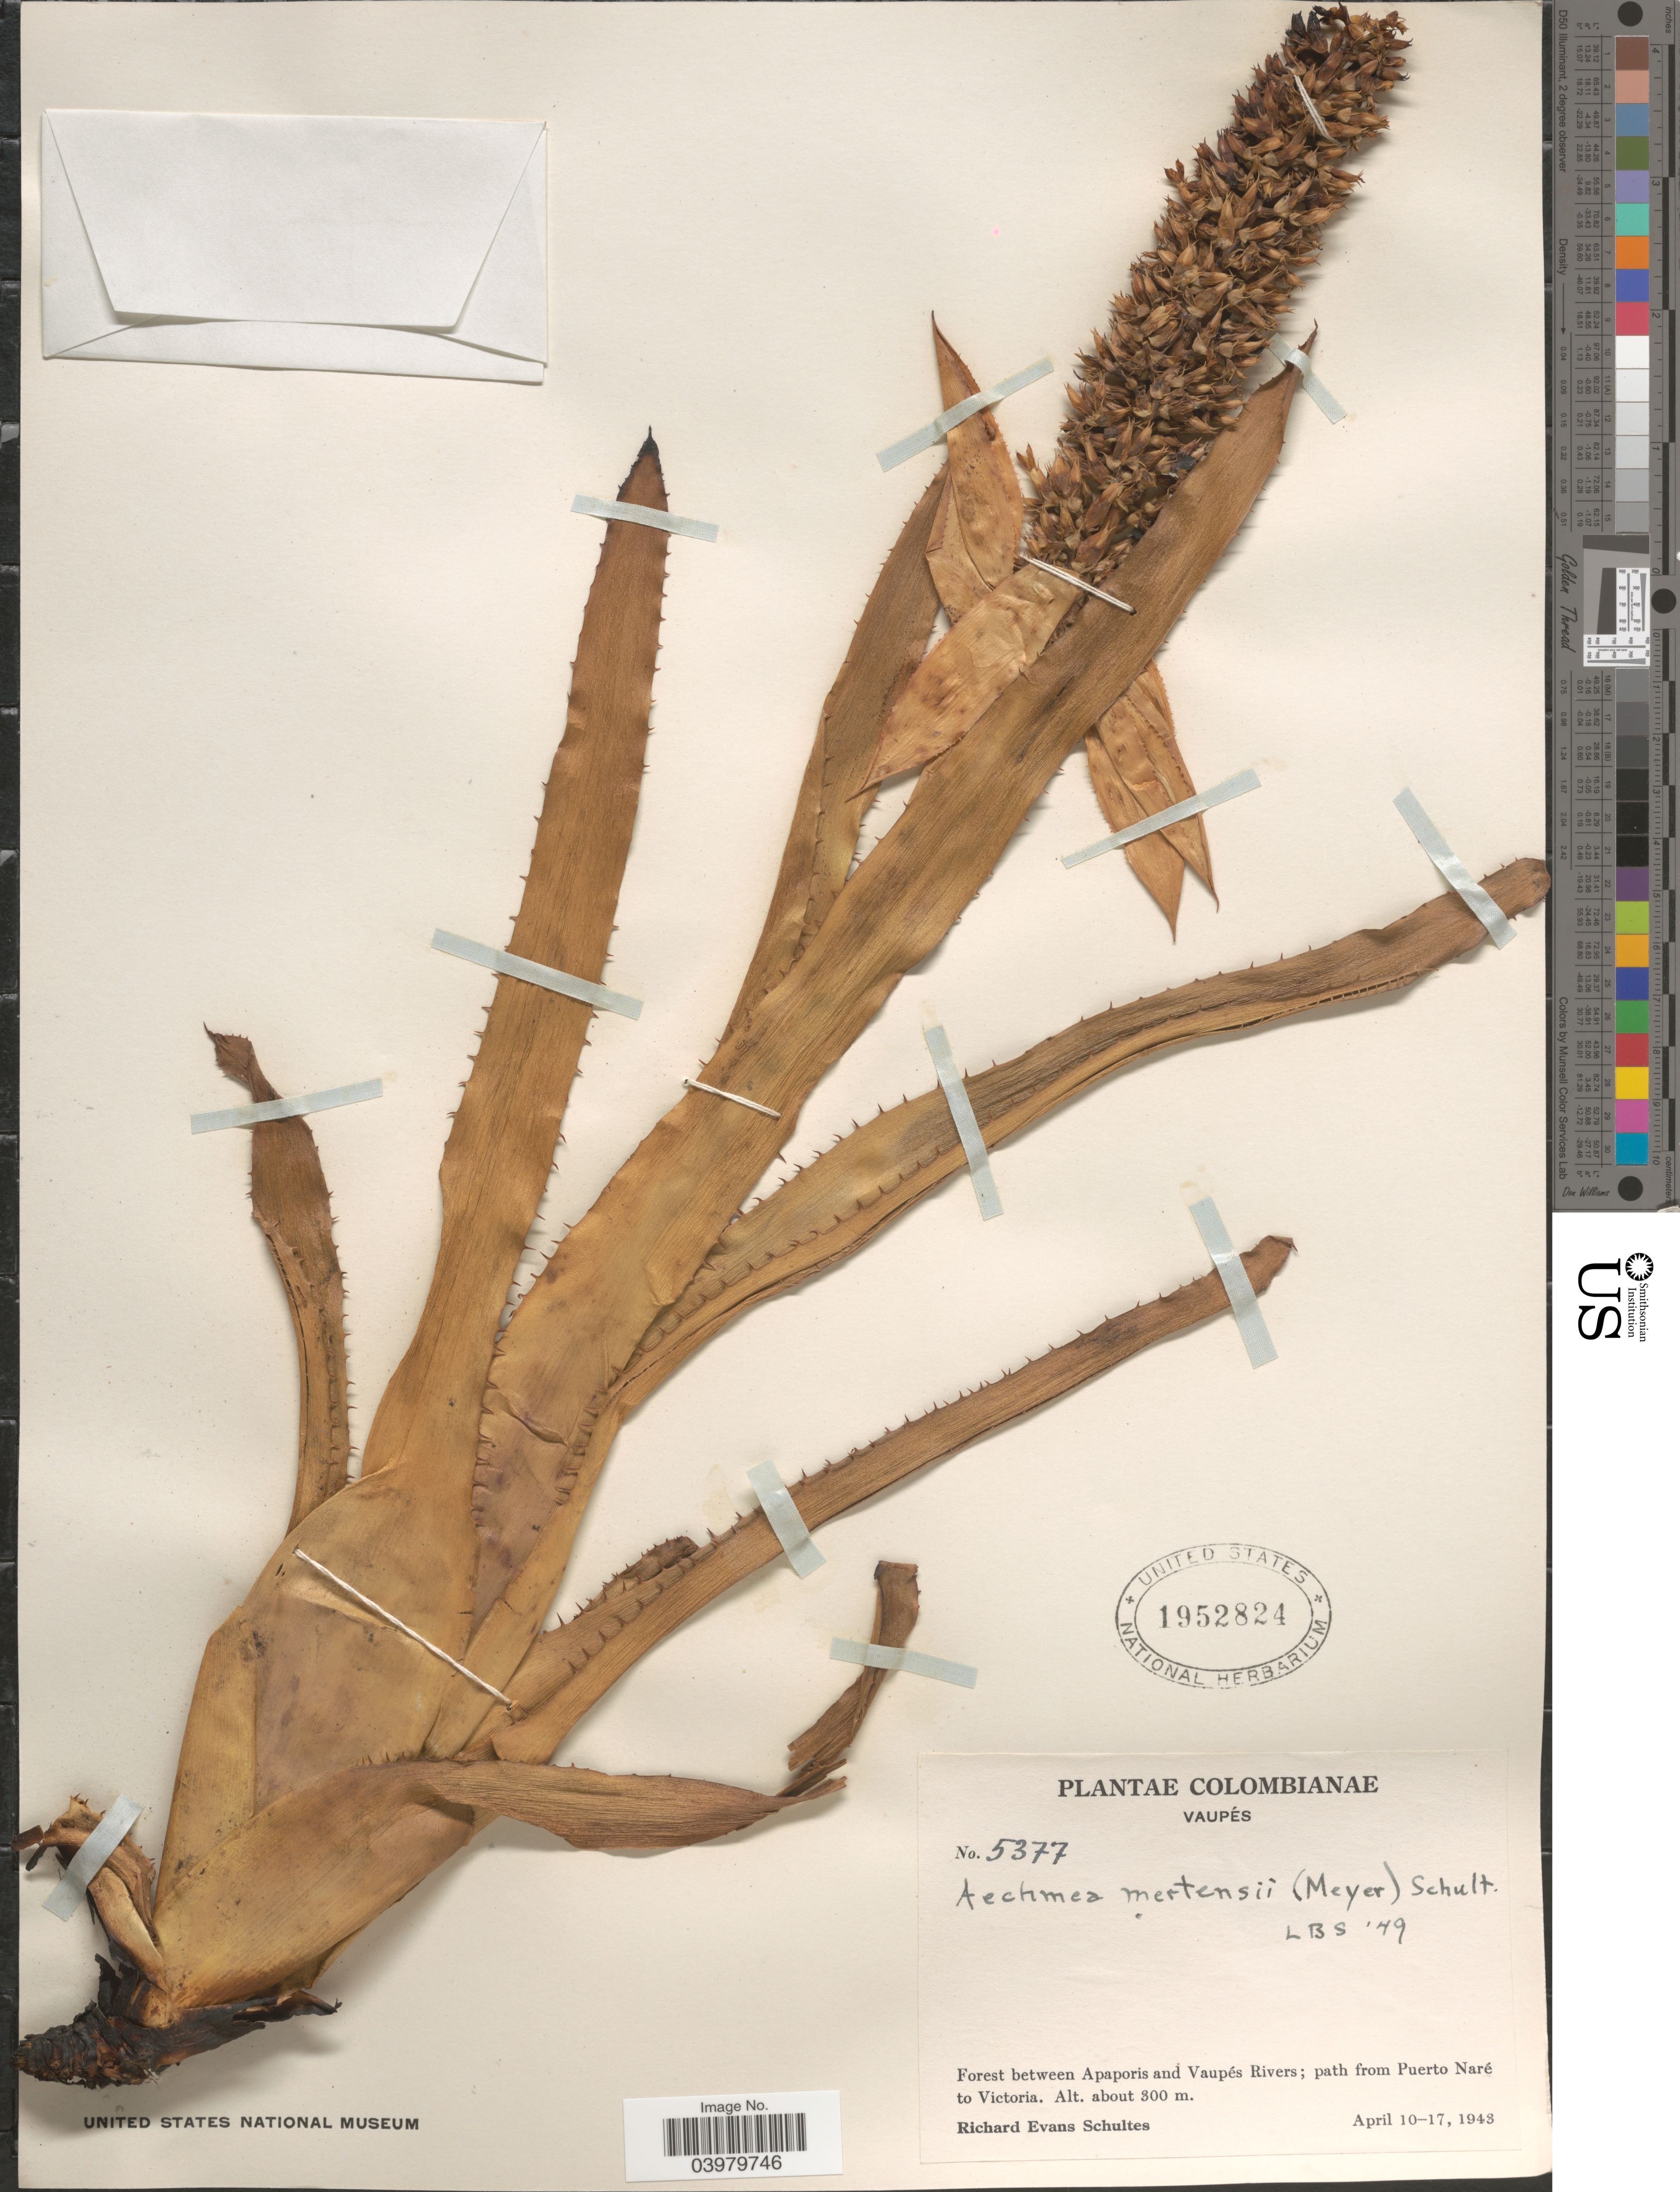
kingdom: Plantae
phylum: Tracheophyta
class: Liliopsida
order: Poales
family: Bromeliaceae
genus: Aechmea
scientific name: Aechmea mertensii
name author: (G. Mey.) Schult. & Schult. f.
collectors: R. E. Schultes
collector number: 5377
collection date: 1943-04-10/1943-04-17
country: Colombia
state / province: Vaupés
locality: Forest between Apaporis and Vaupés Rivers; path from Puerto Naré to Victoria.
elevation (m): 300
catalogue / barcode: US 1952824